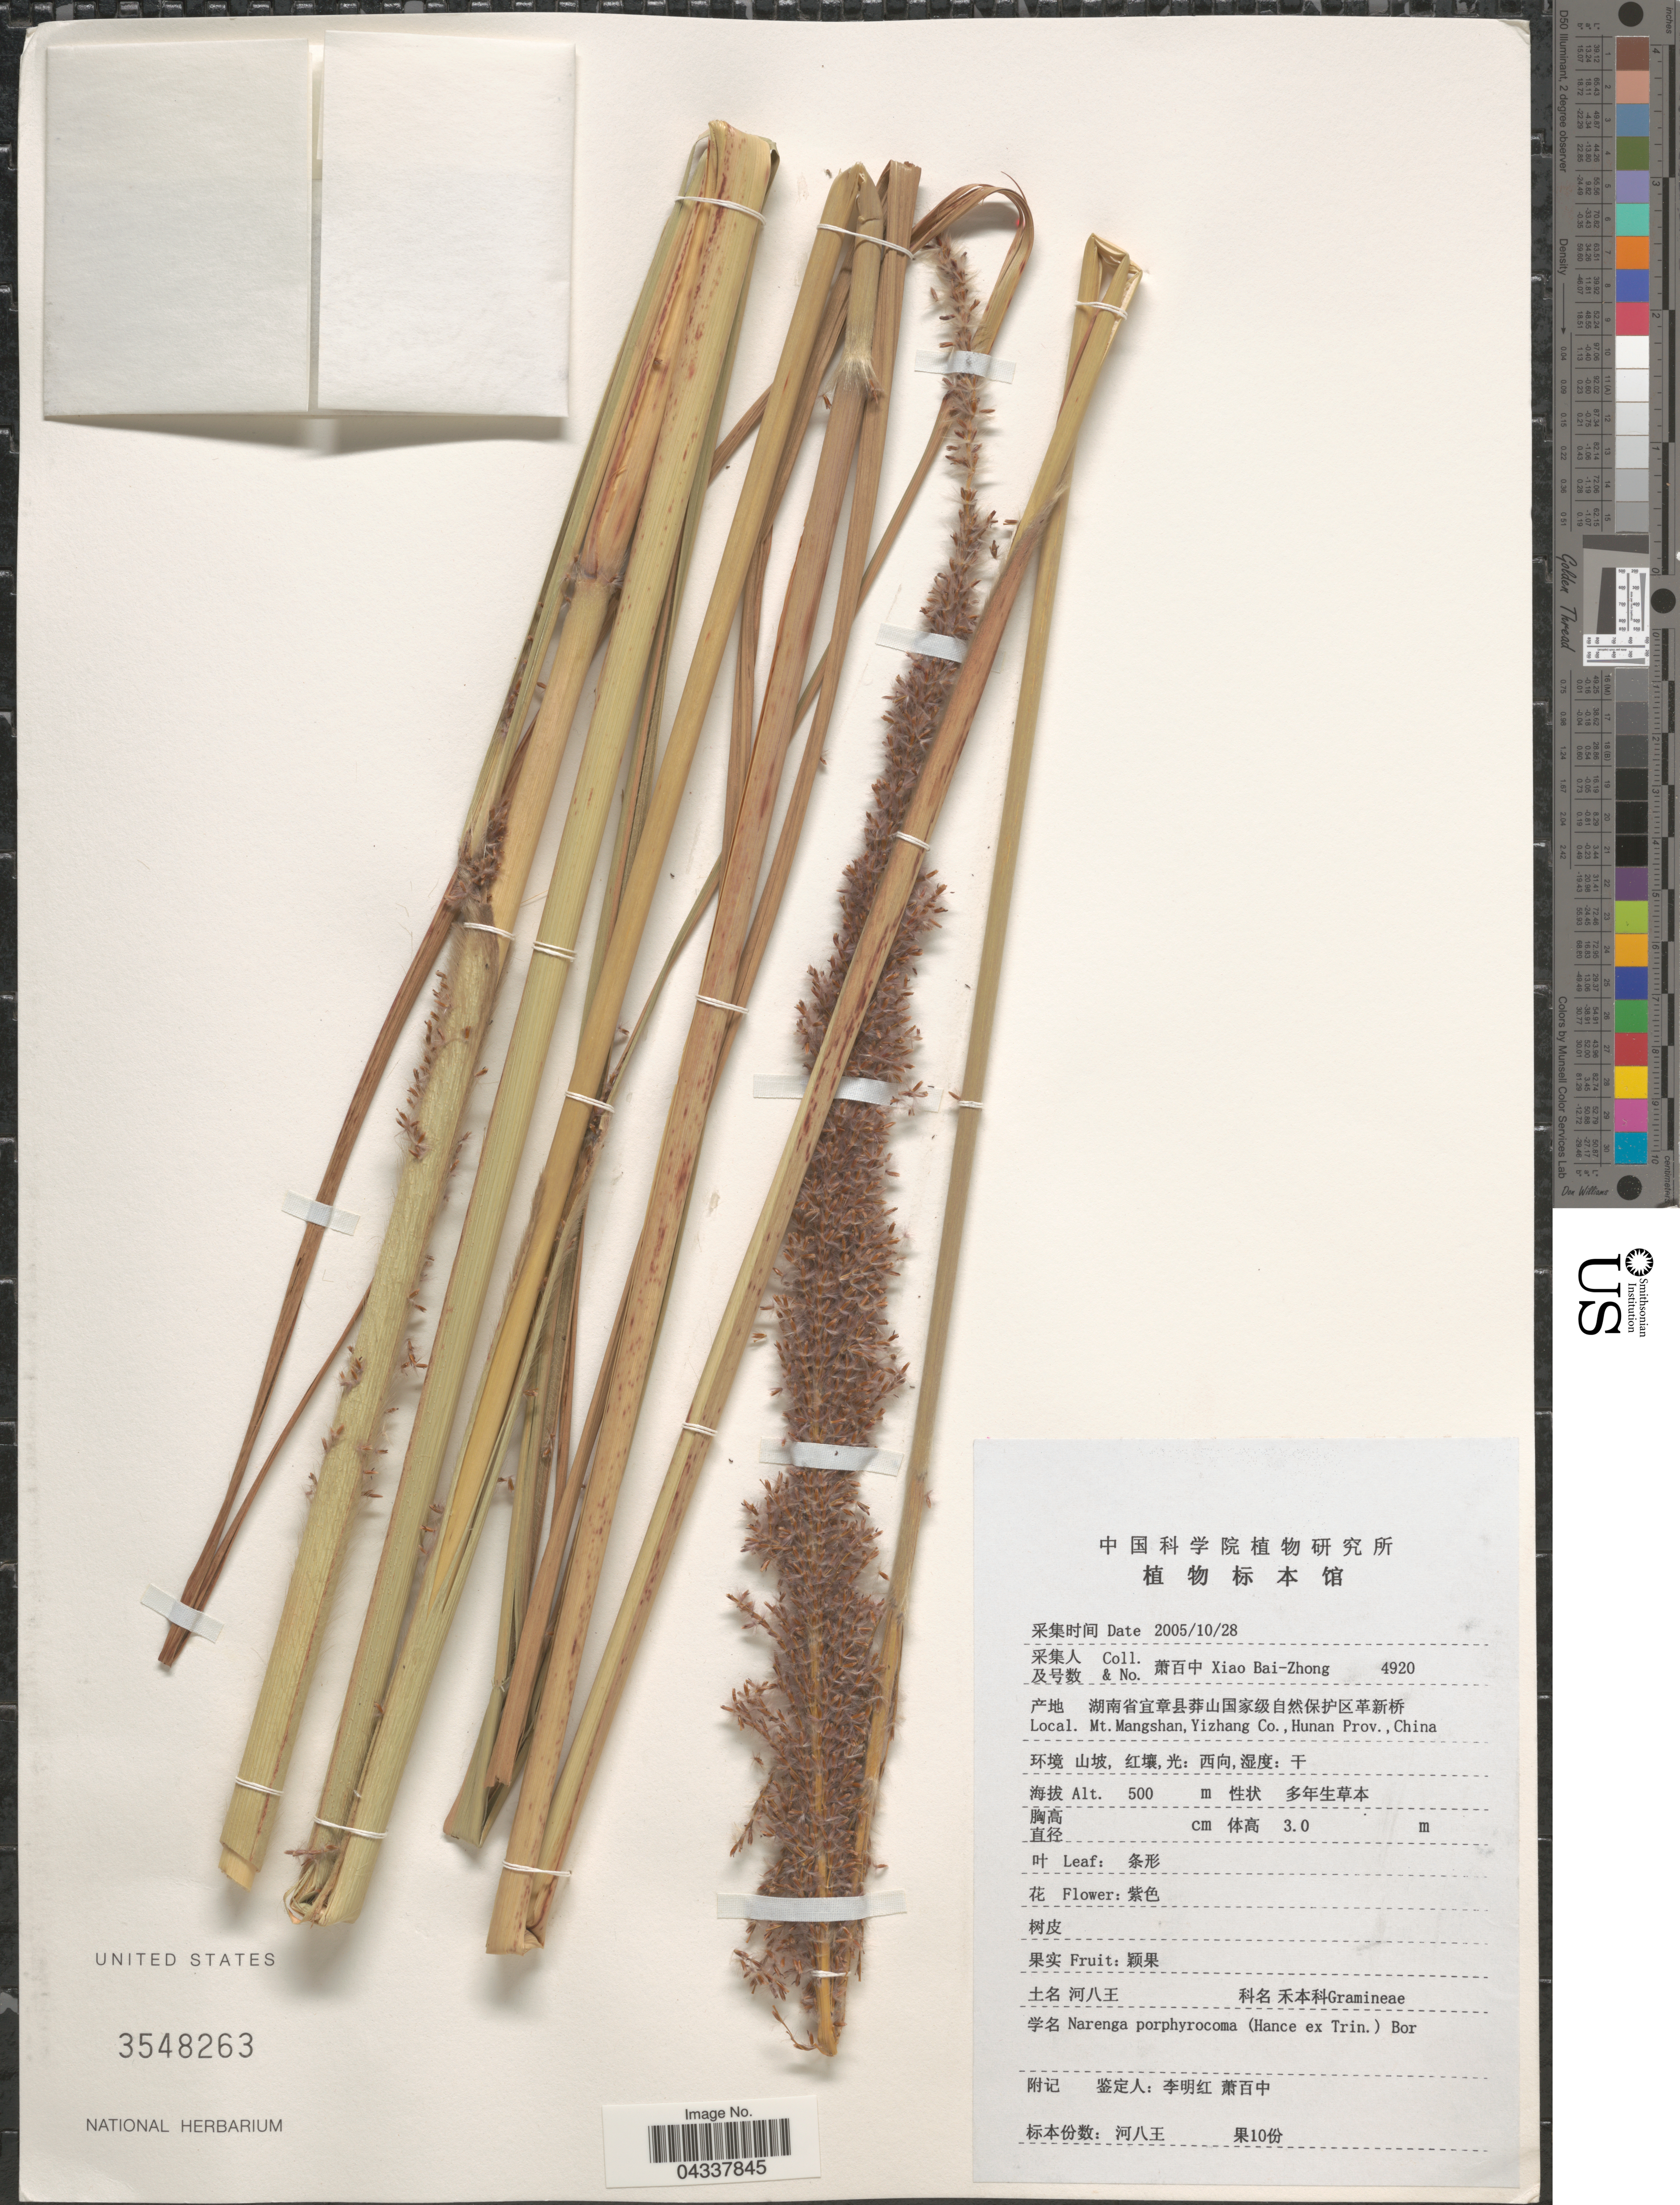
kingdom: Plantae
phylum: Tracheophyta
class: Liliopsida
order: Poales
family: Poaceae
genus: Narenga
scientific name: Narenga porphyrocoma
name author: (Hance) Bor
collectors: B. Z. Xiao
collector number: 4920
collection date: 2005-10-28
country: China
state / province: Hunan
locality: Mt. Mangshan, Yizhang Co.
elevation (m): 500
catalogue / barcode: US 3548263